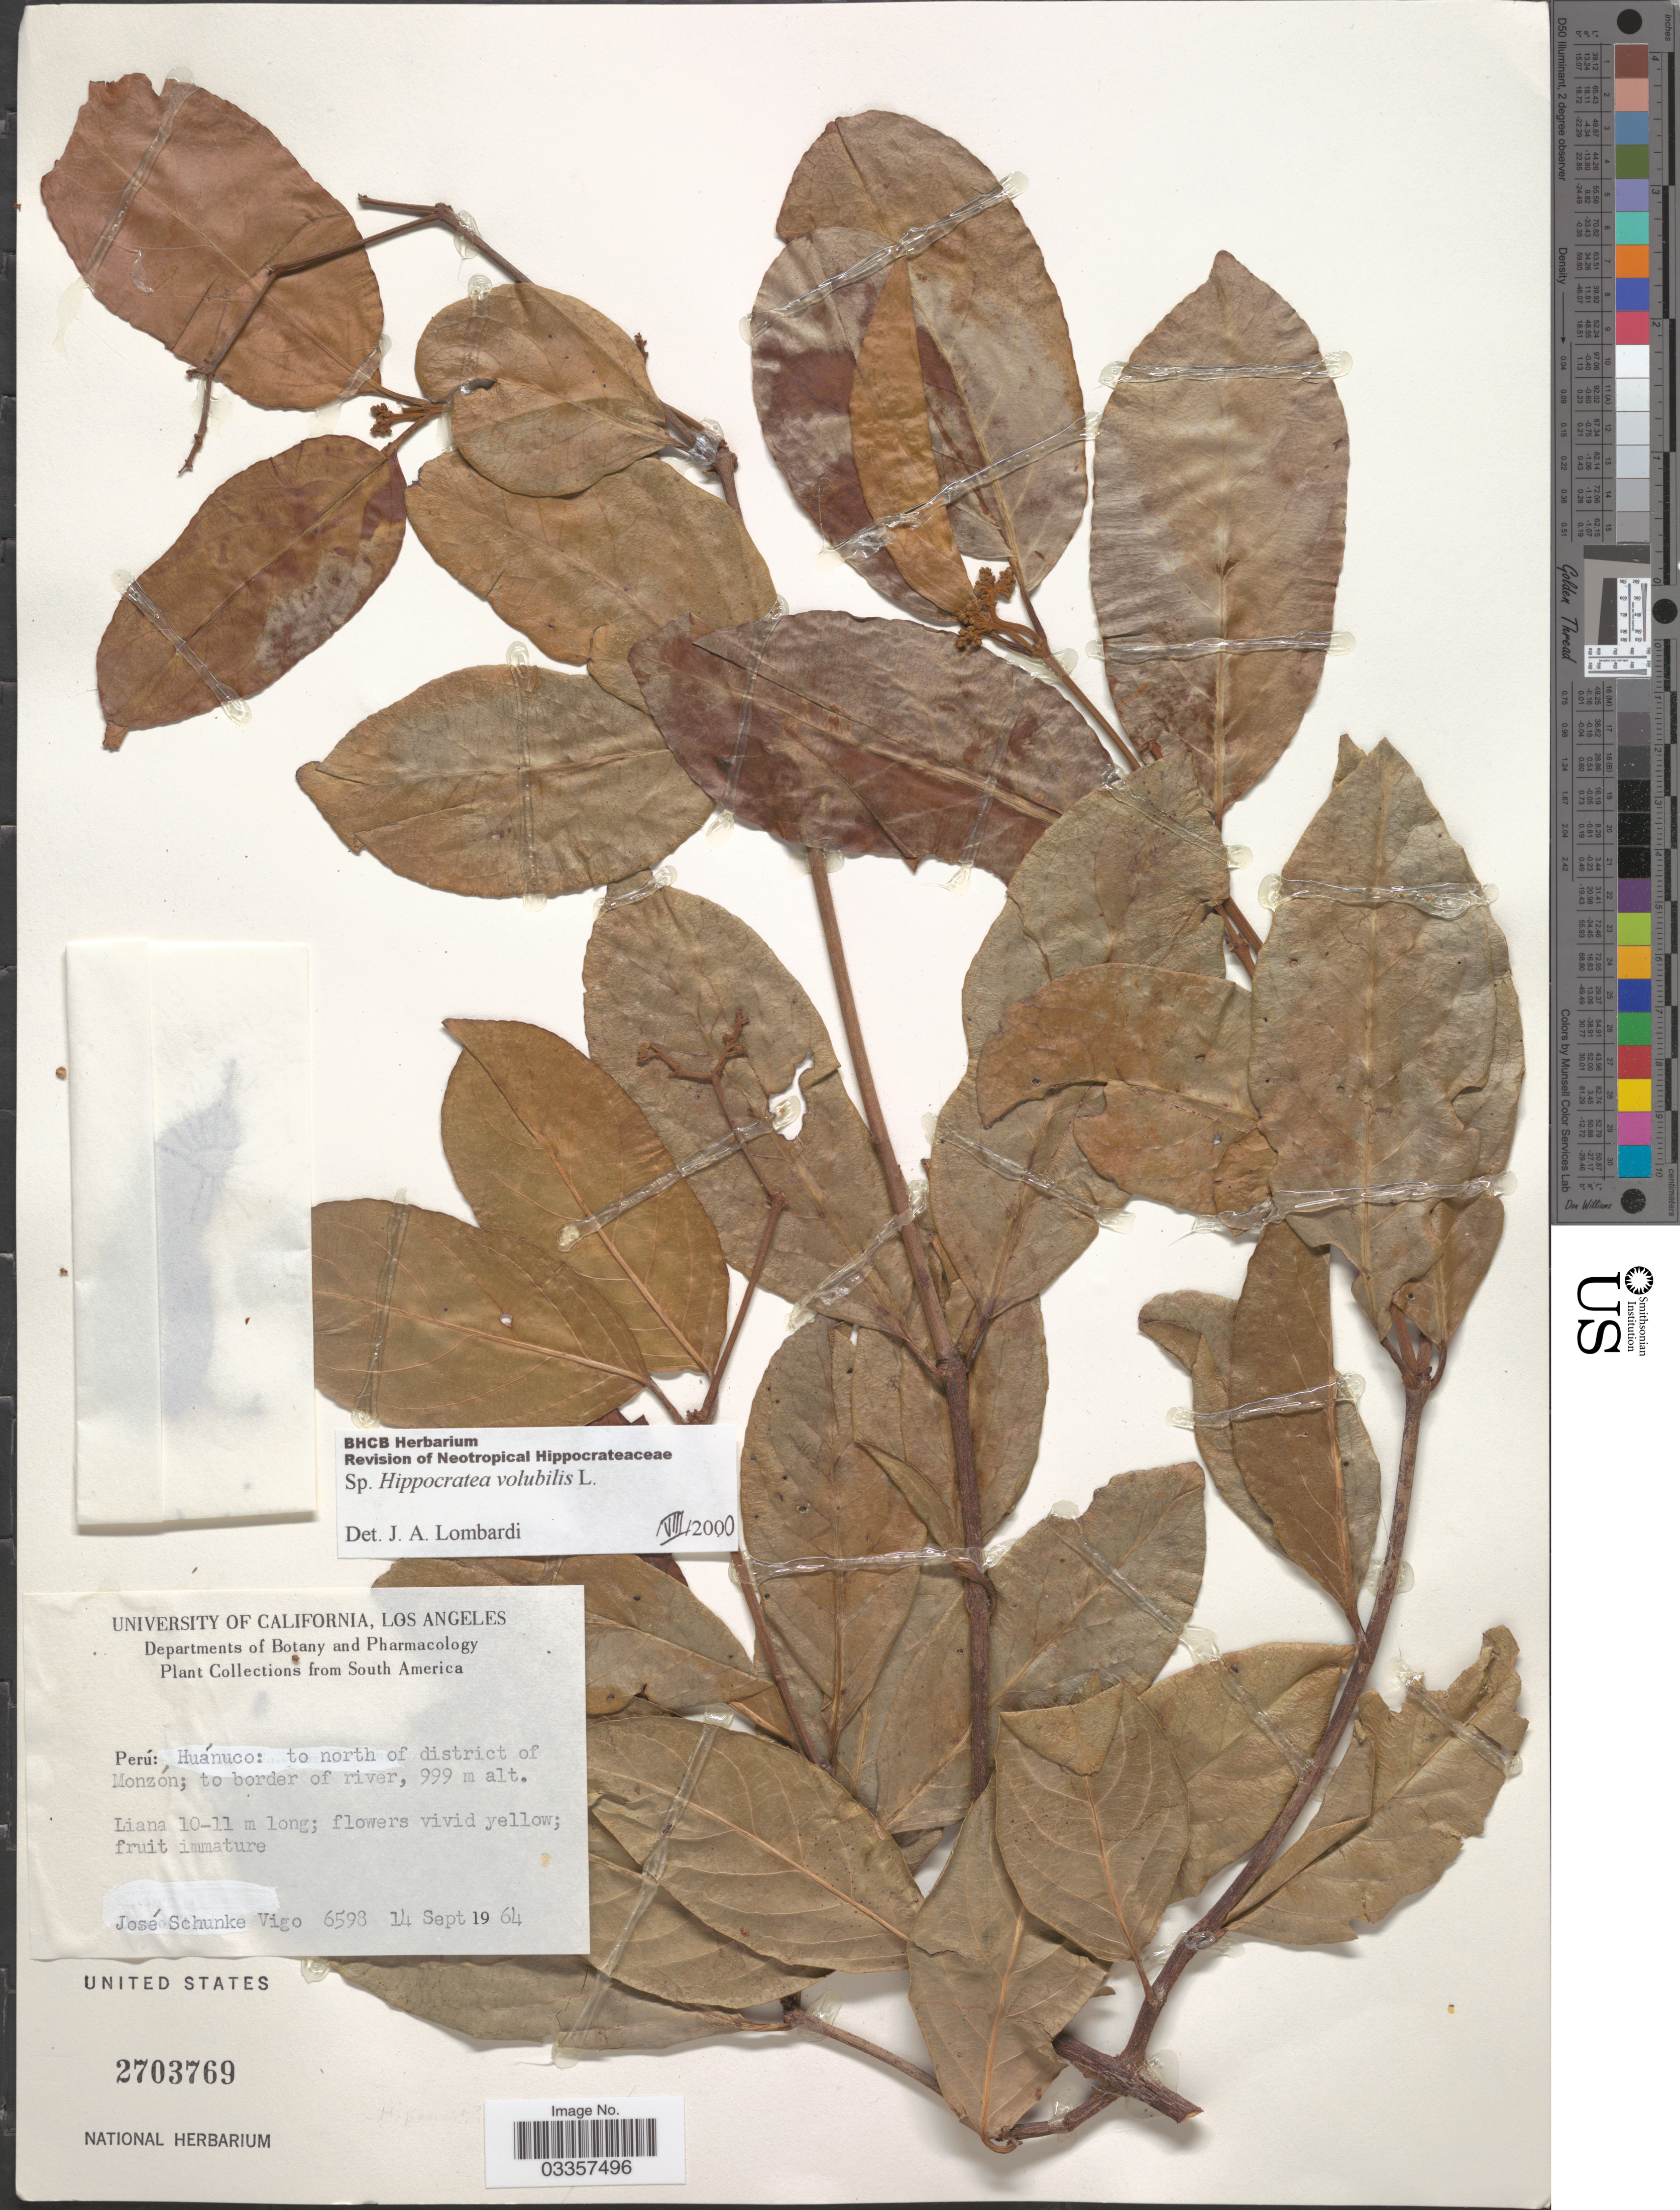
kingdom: Plantae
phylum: Tracheophyta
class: Magnoliopsida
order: Celastrales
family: Celastraceae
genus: Hippocratea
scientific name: Hippocratea volubilis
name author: L.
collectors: J. Schunke Vigo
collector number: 6598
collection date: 1964-09-14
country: Peru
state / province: Huánuco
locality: To north of district of Monzón.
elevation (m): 999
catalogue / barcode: US 2703769